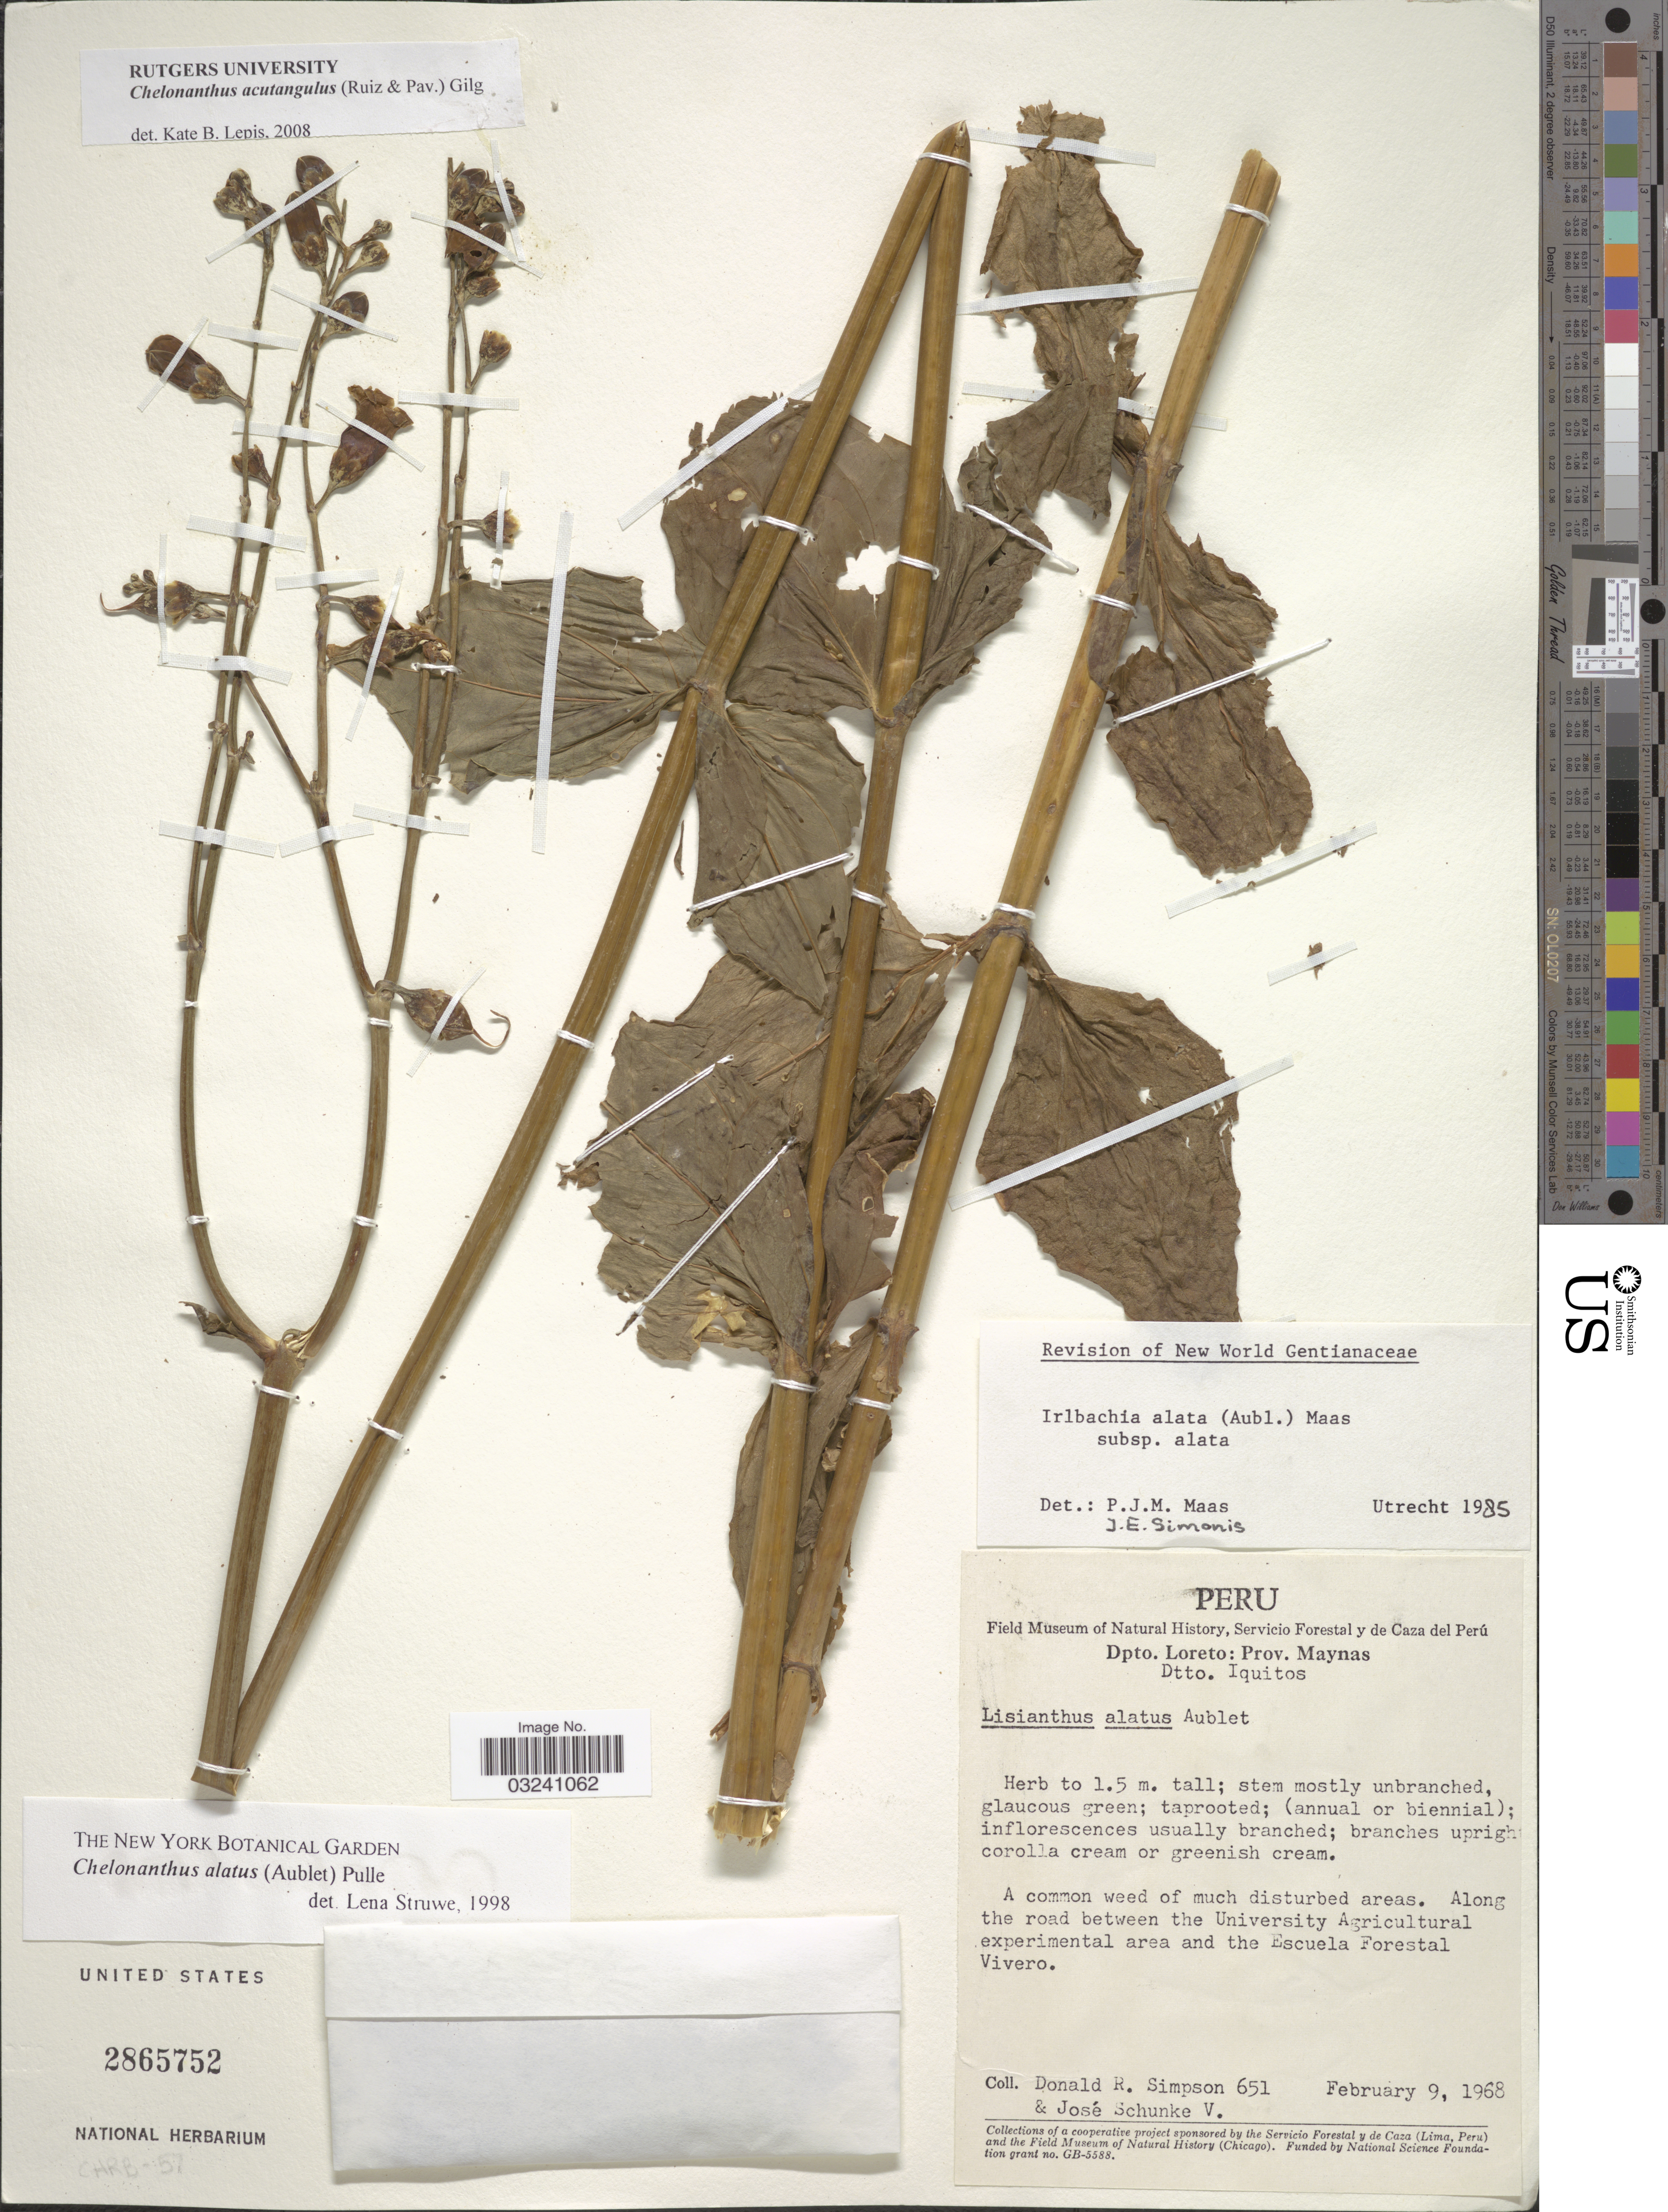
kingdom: Plantae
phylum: Tracheophyta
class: Magnoliopsida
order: Gentianales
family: Gentianaceae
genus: Chelonanthus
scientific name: Chelonanthus acutangulus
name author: (Ruiz & Pav.) Gilg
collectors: D. R. Simpson & J. Schunke Vigo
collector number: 651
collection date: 1968-02-09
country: Peru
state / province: Loreto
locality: Dpto. Loreto: Prov. Maynas. Dtto. Iquitos. Along the road between the University Agricultural experimental area and the Escuela Forestal Vivero.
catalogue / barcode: US 2865752